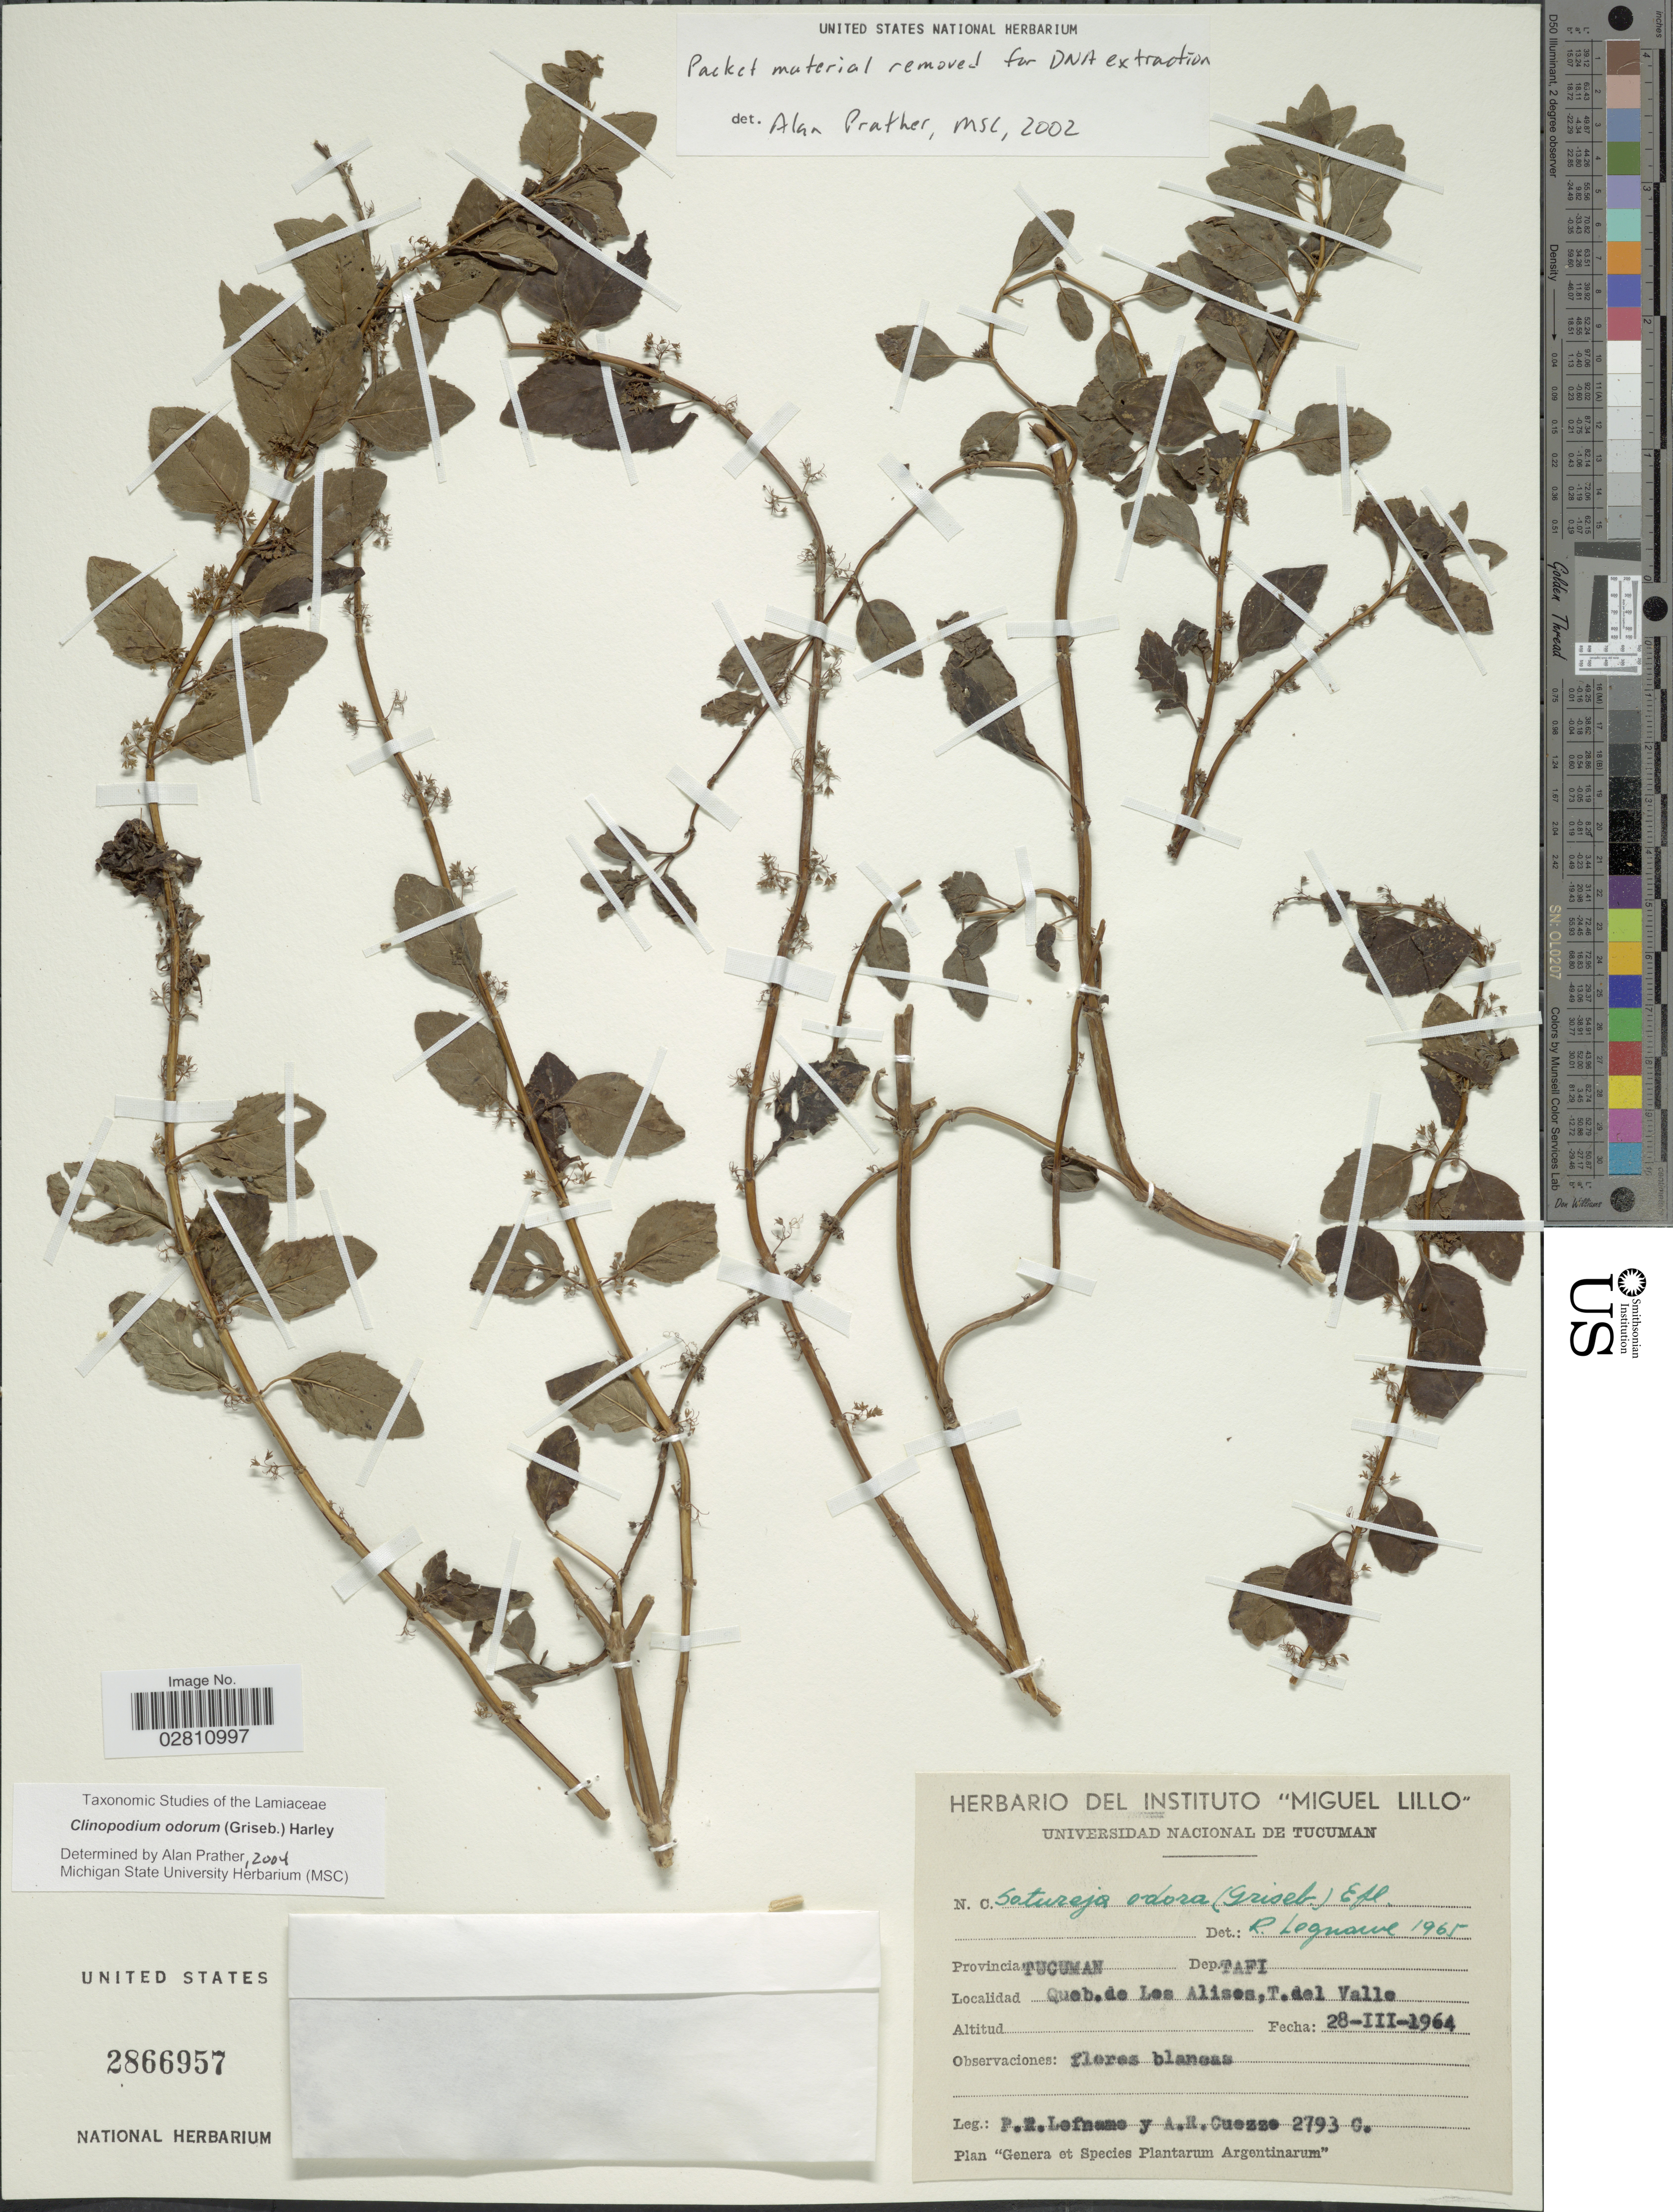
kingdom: Plantae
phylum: Tracheophyta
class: Magnoliopsida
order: Lamiales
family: Lamiaceae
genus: Clinopodium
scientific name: Clinopodium odorum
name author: (Griseb.) Harley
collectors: P. R. Legname & A. Cuezzo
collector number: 2793C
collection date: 1964-03-28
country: Argentina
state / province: Tucuman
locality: Provincia Tucuman, Dept. Tafi, Queb. de Los Alisos, T. del Valle.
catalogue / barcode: US 2866957